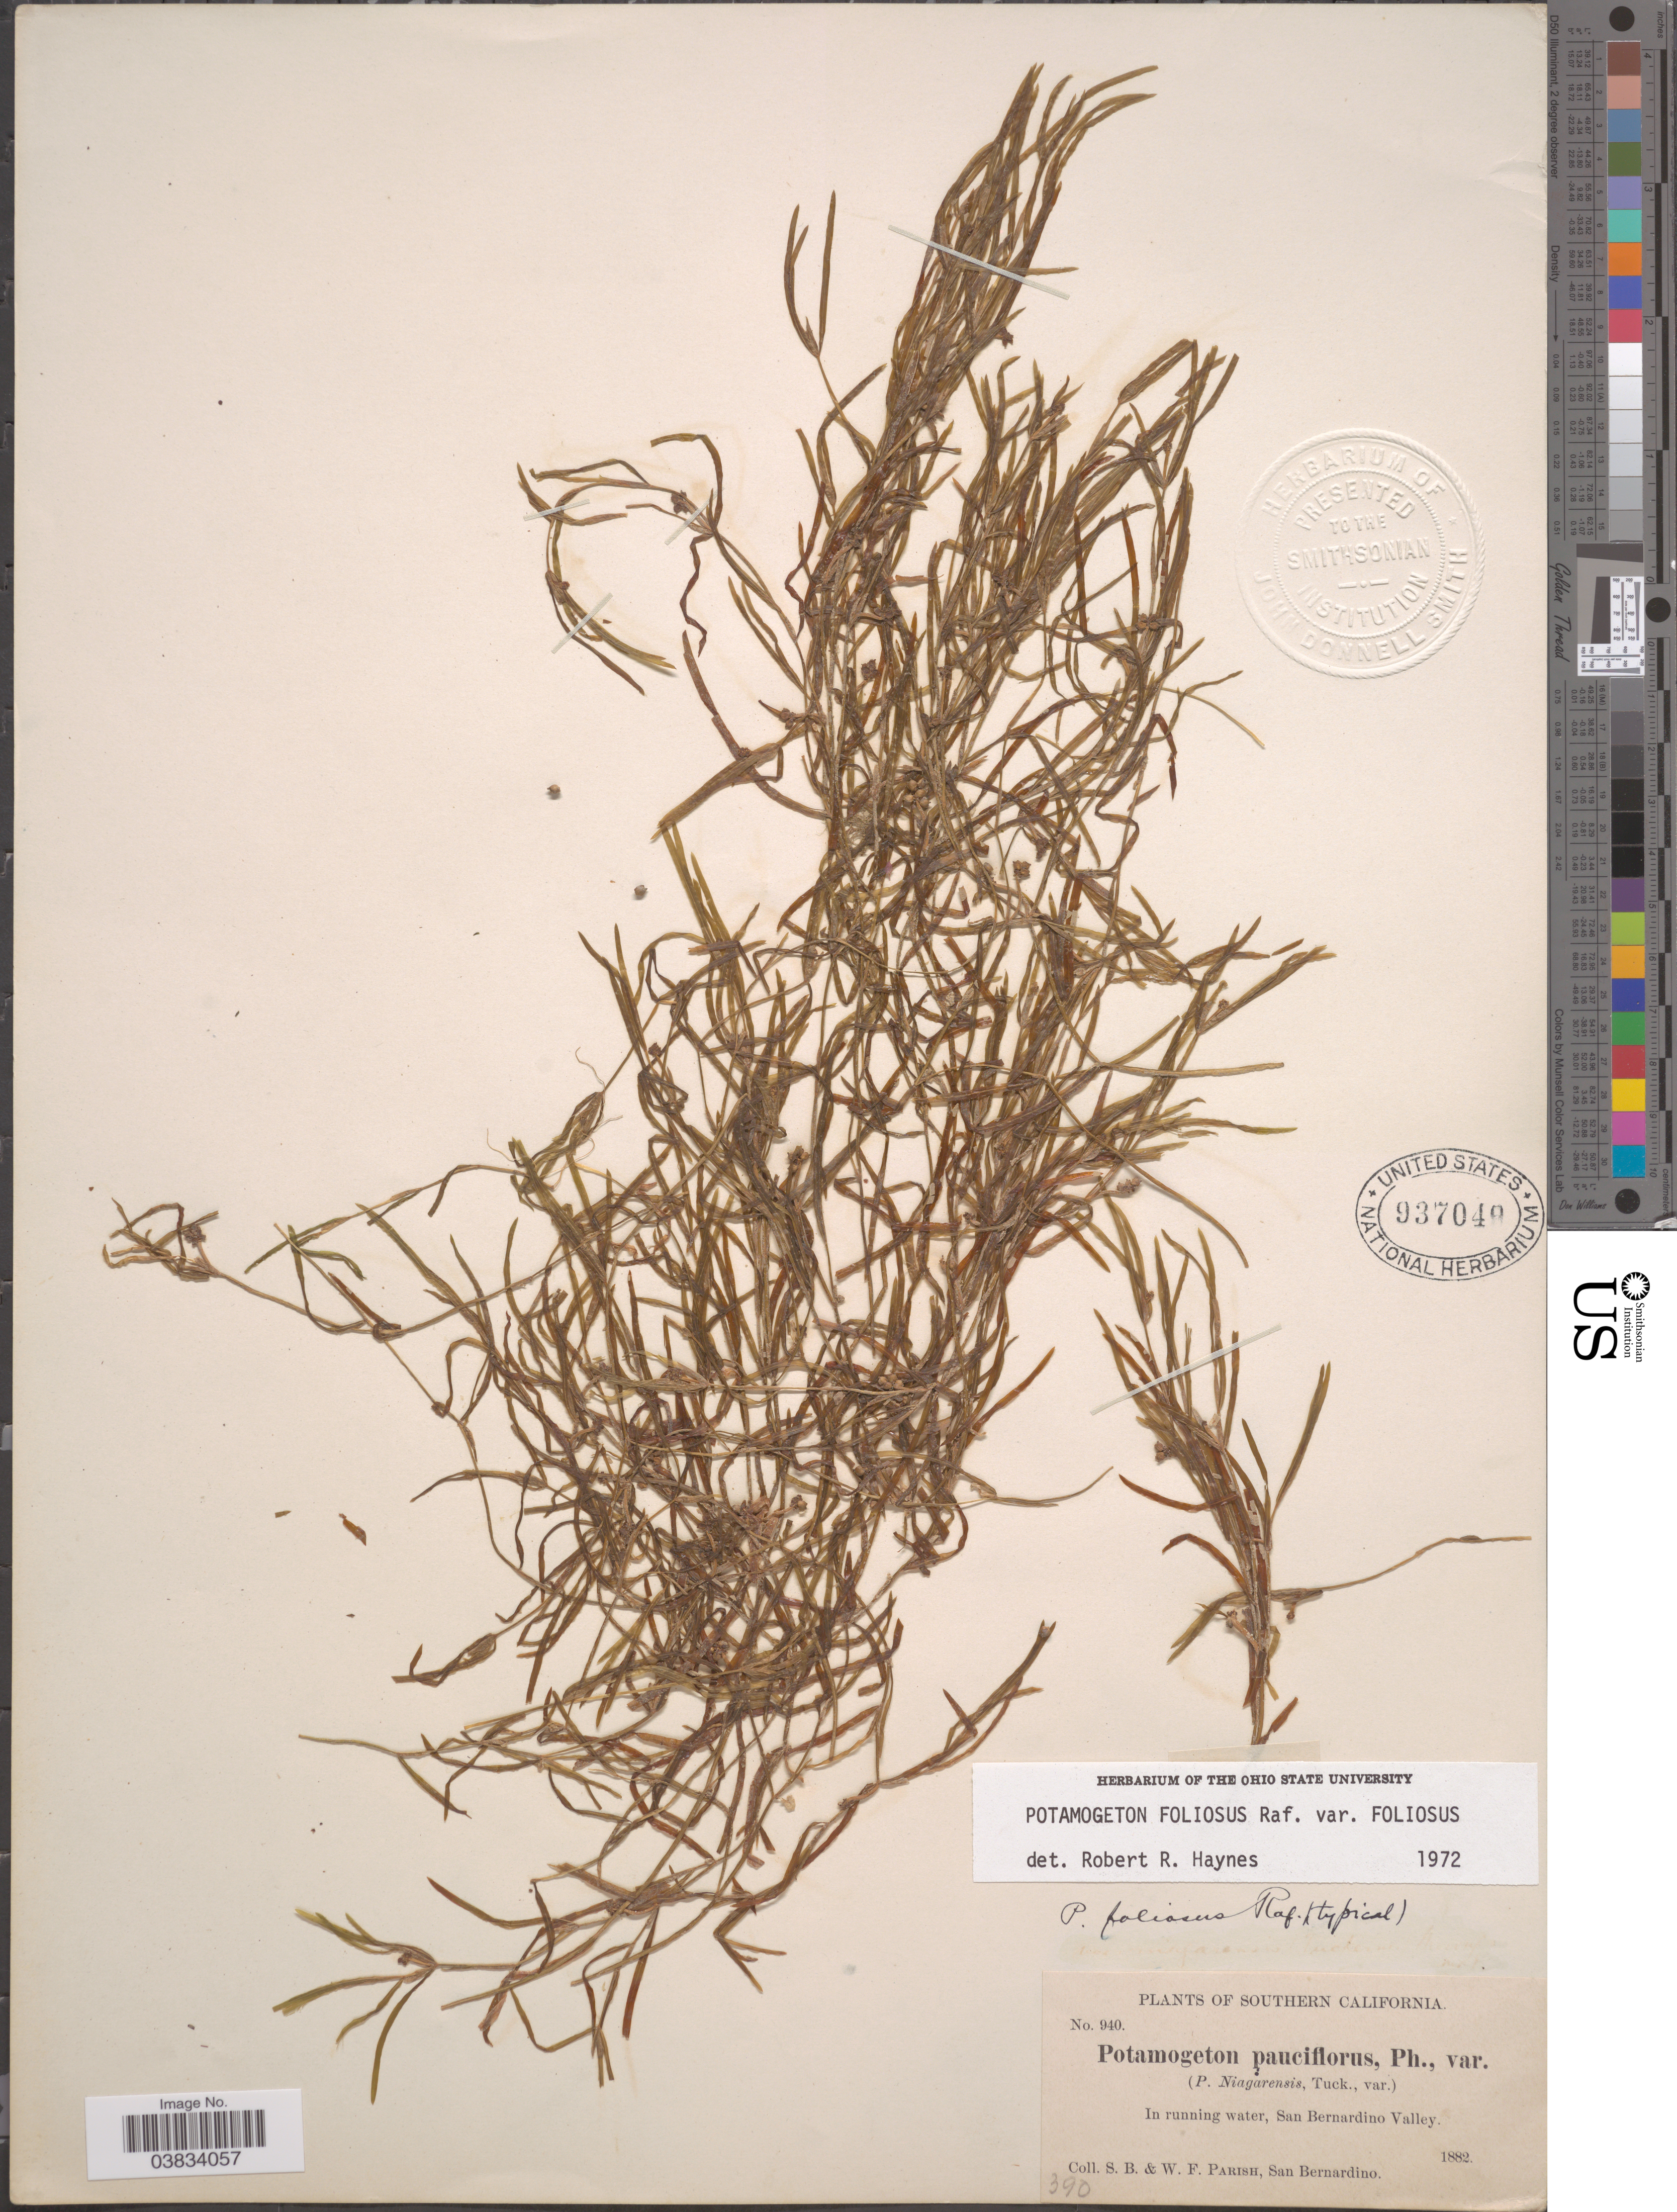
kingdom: Plantae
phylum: Tracheophyta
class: Liliopsida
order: Alismatales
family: Potamogetonaceae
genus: Potamogeton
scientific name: Potamogeton foliosus var. foliosus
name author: Raf.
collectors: S. B. Parish & W. F. Parish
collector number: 940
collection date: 1882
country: United States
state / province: California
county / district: San Bernardino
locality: Southern California. San Bernardino Valley.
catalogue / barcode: US 937049